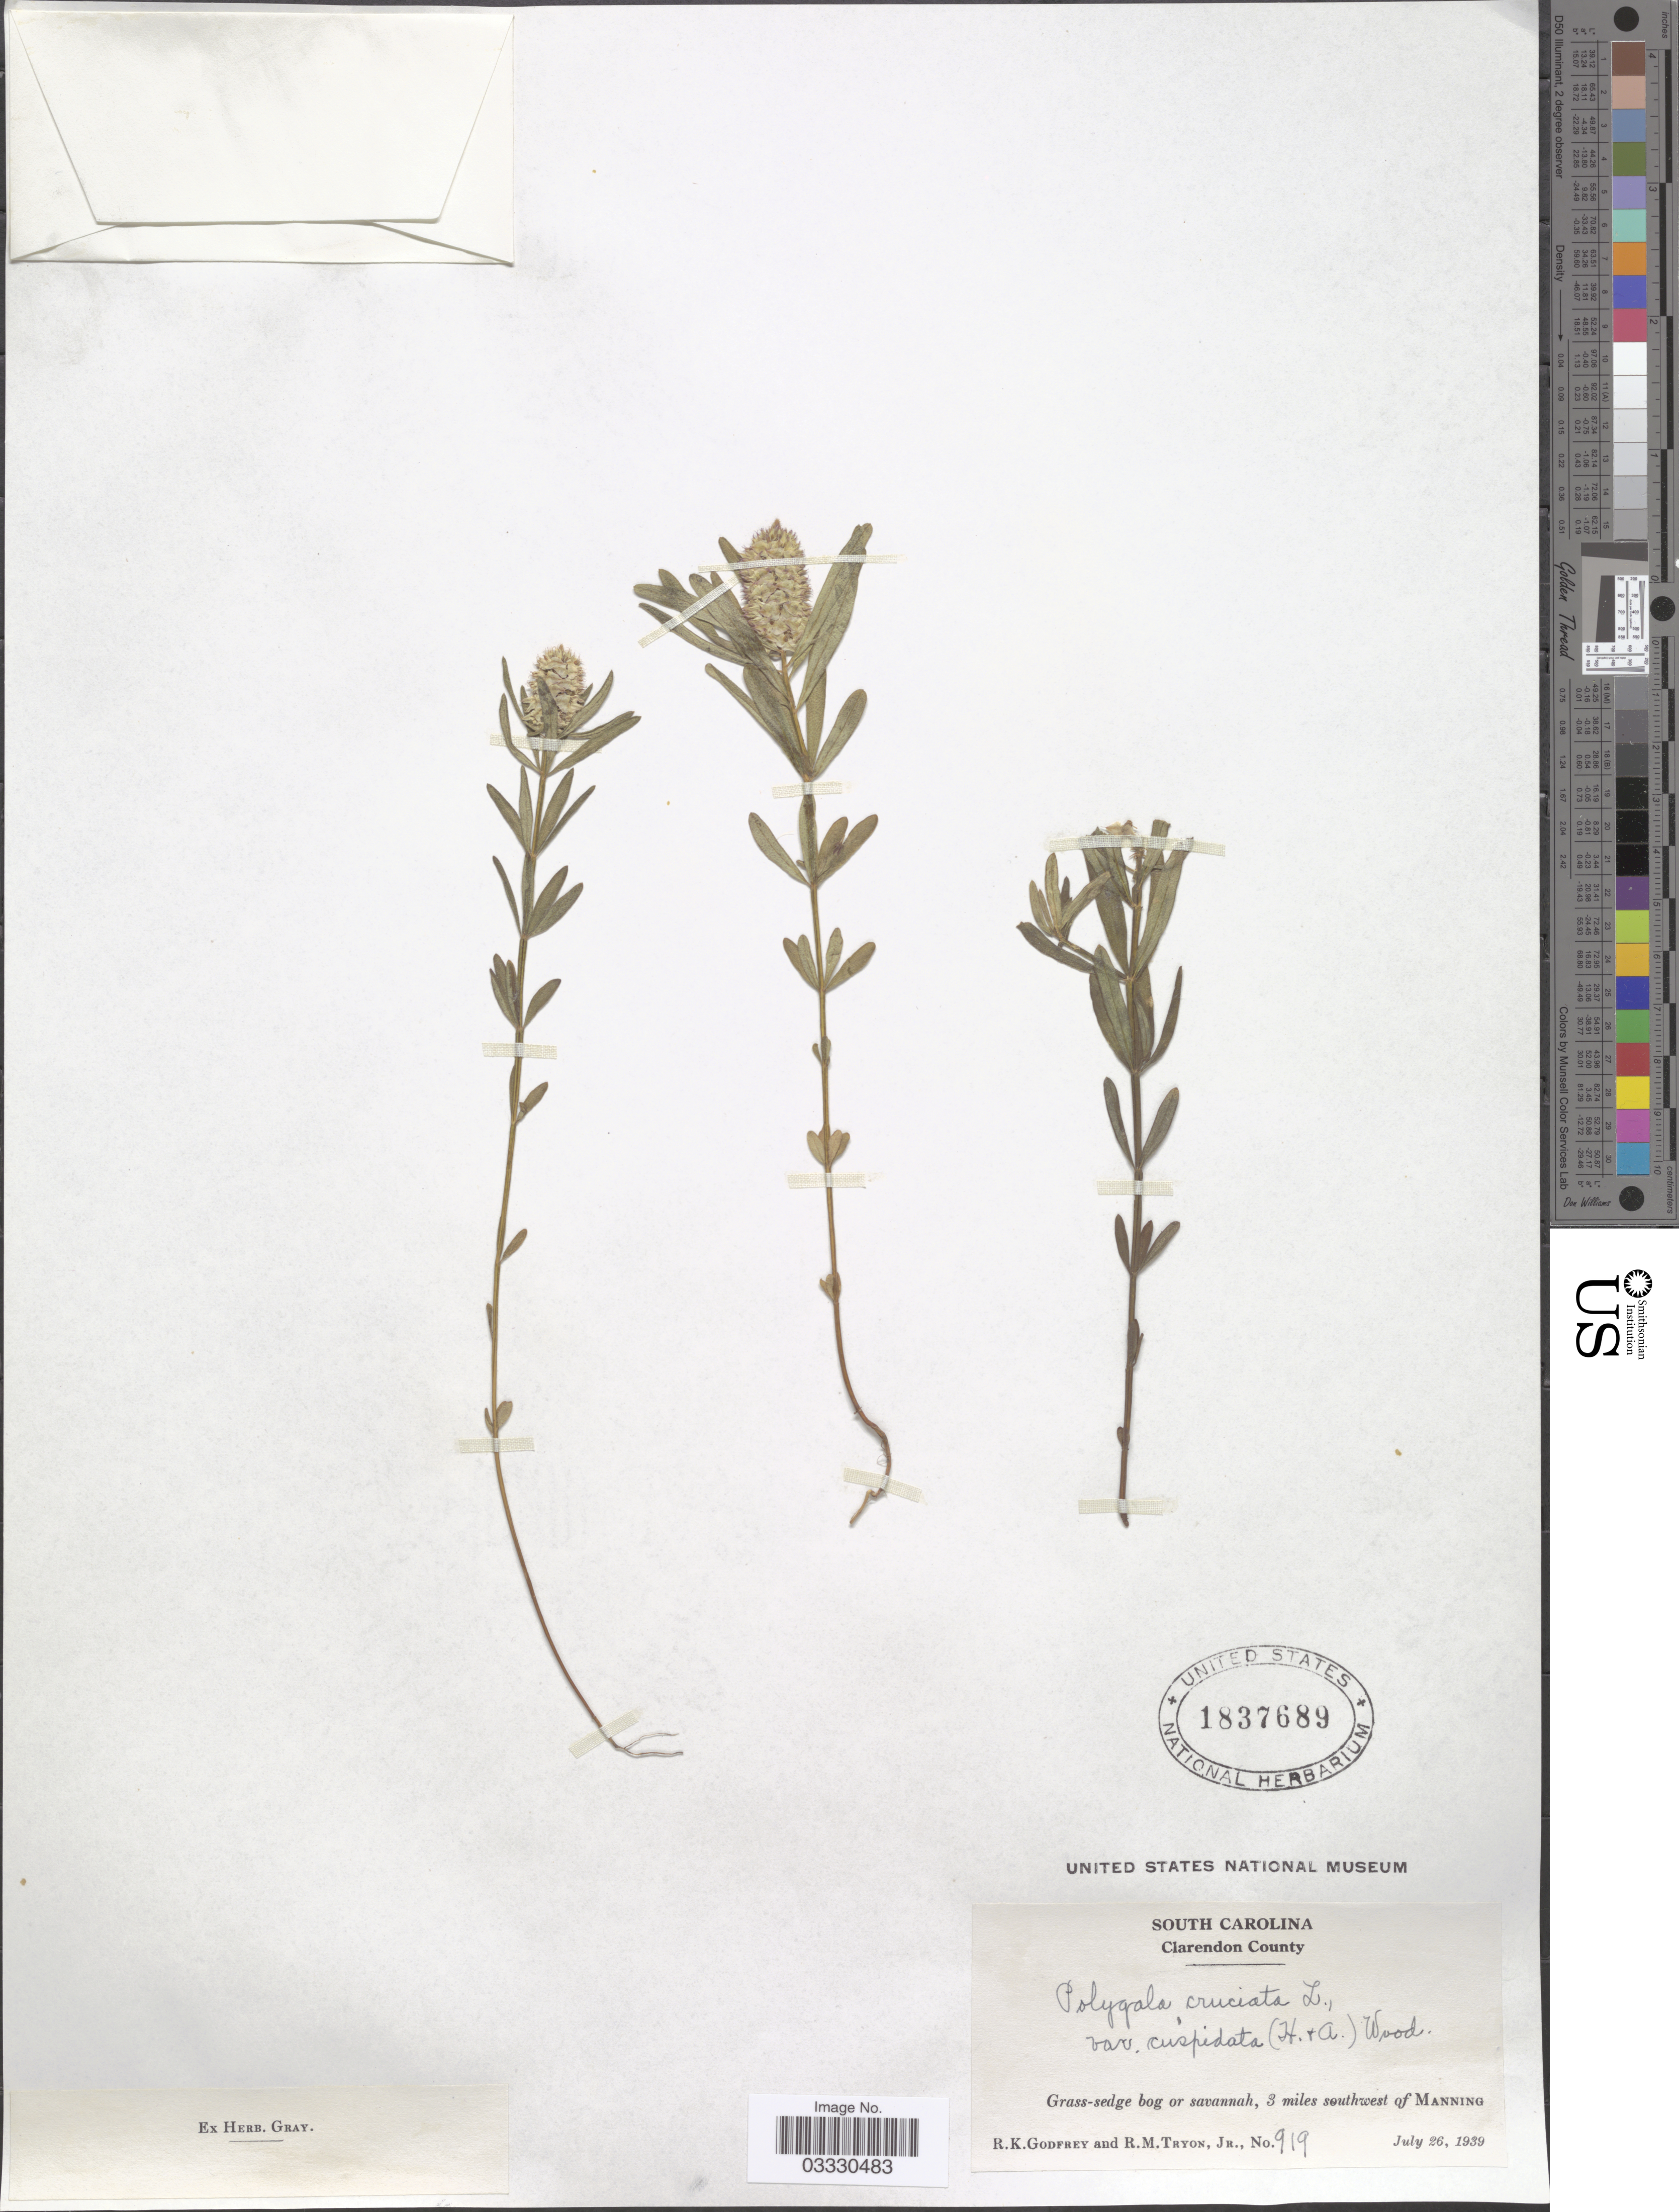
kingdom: Plantae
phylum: Tracheophyta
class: Magnoliopsida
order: Fabales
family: Polygalaceae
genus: Polygala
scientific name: Polygala cruciata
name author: L.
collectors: R. K. Godfrey & R. Tryon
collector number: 919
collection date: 1939-07-26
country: United States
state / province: South Carolina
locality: Clarendon County. 3 miles southwest of Manning.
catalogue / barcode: US 1837689